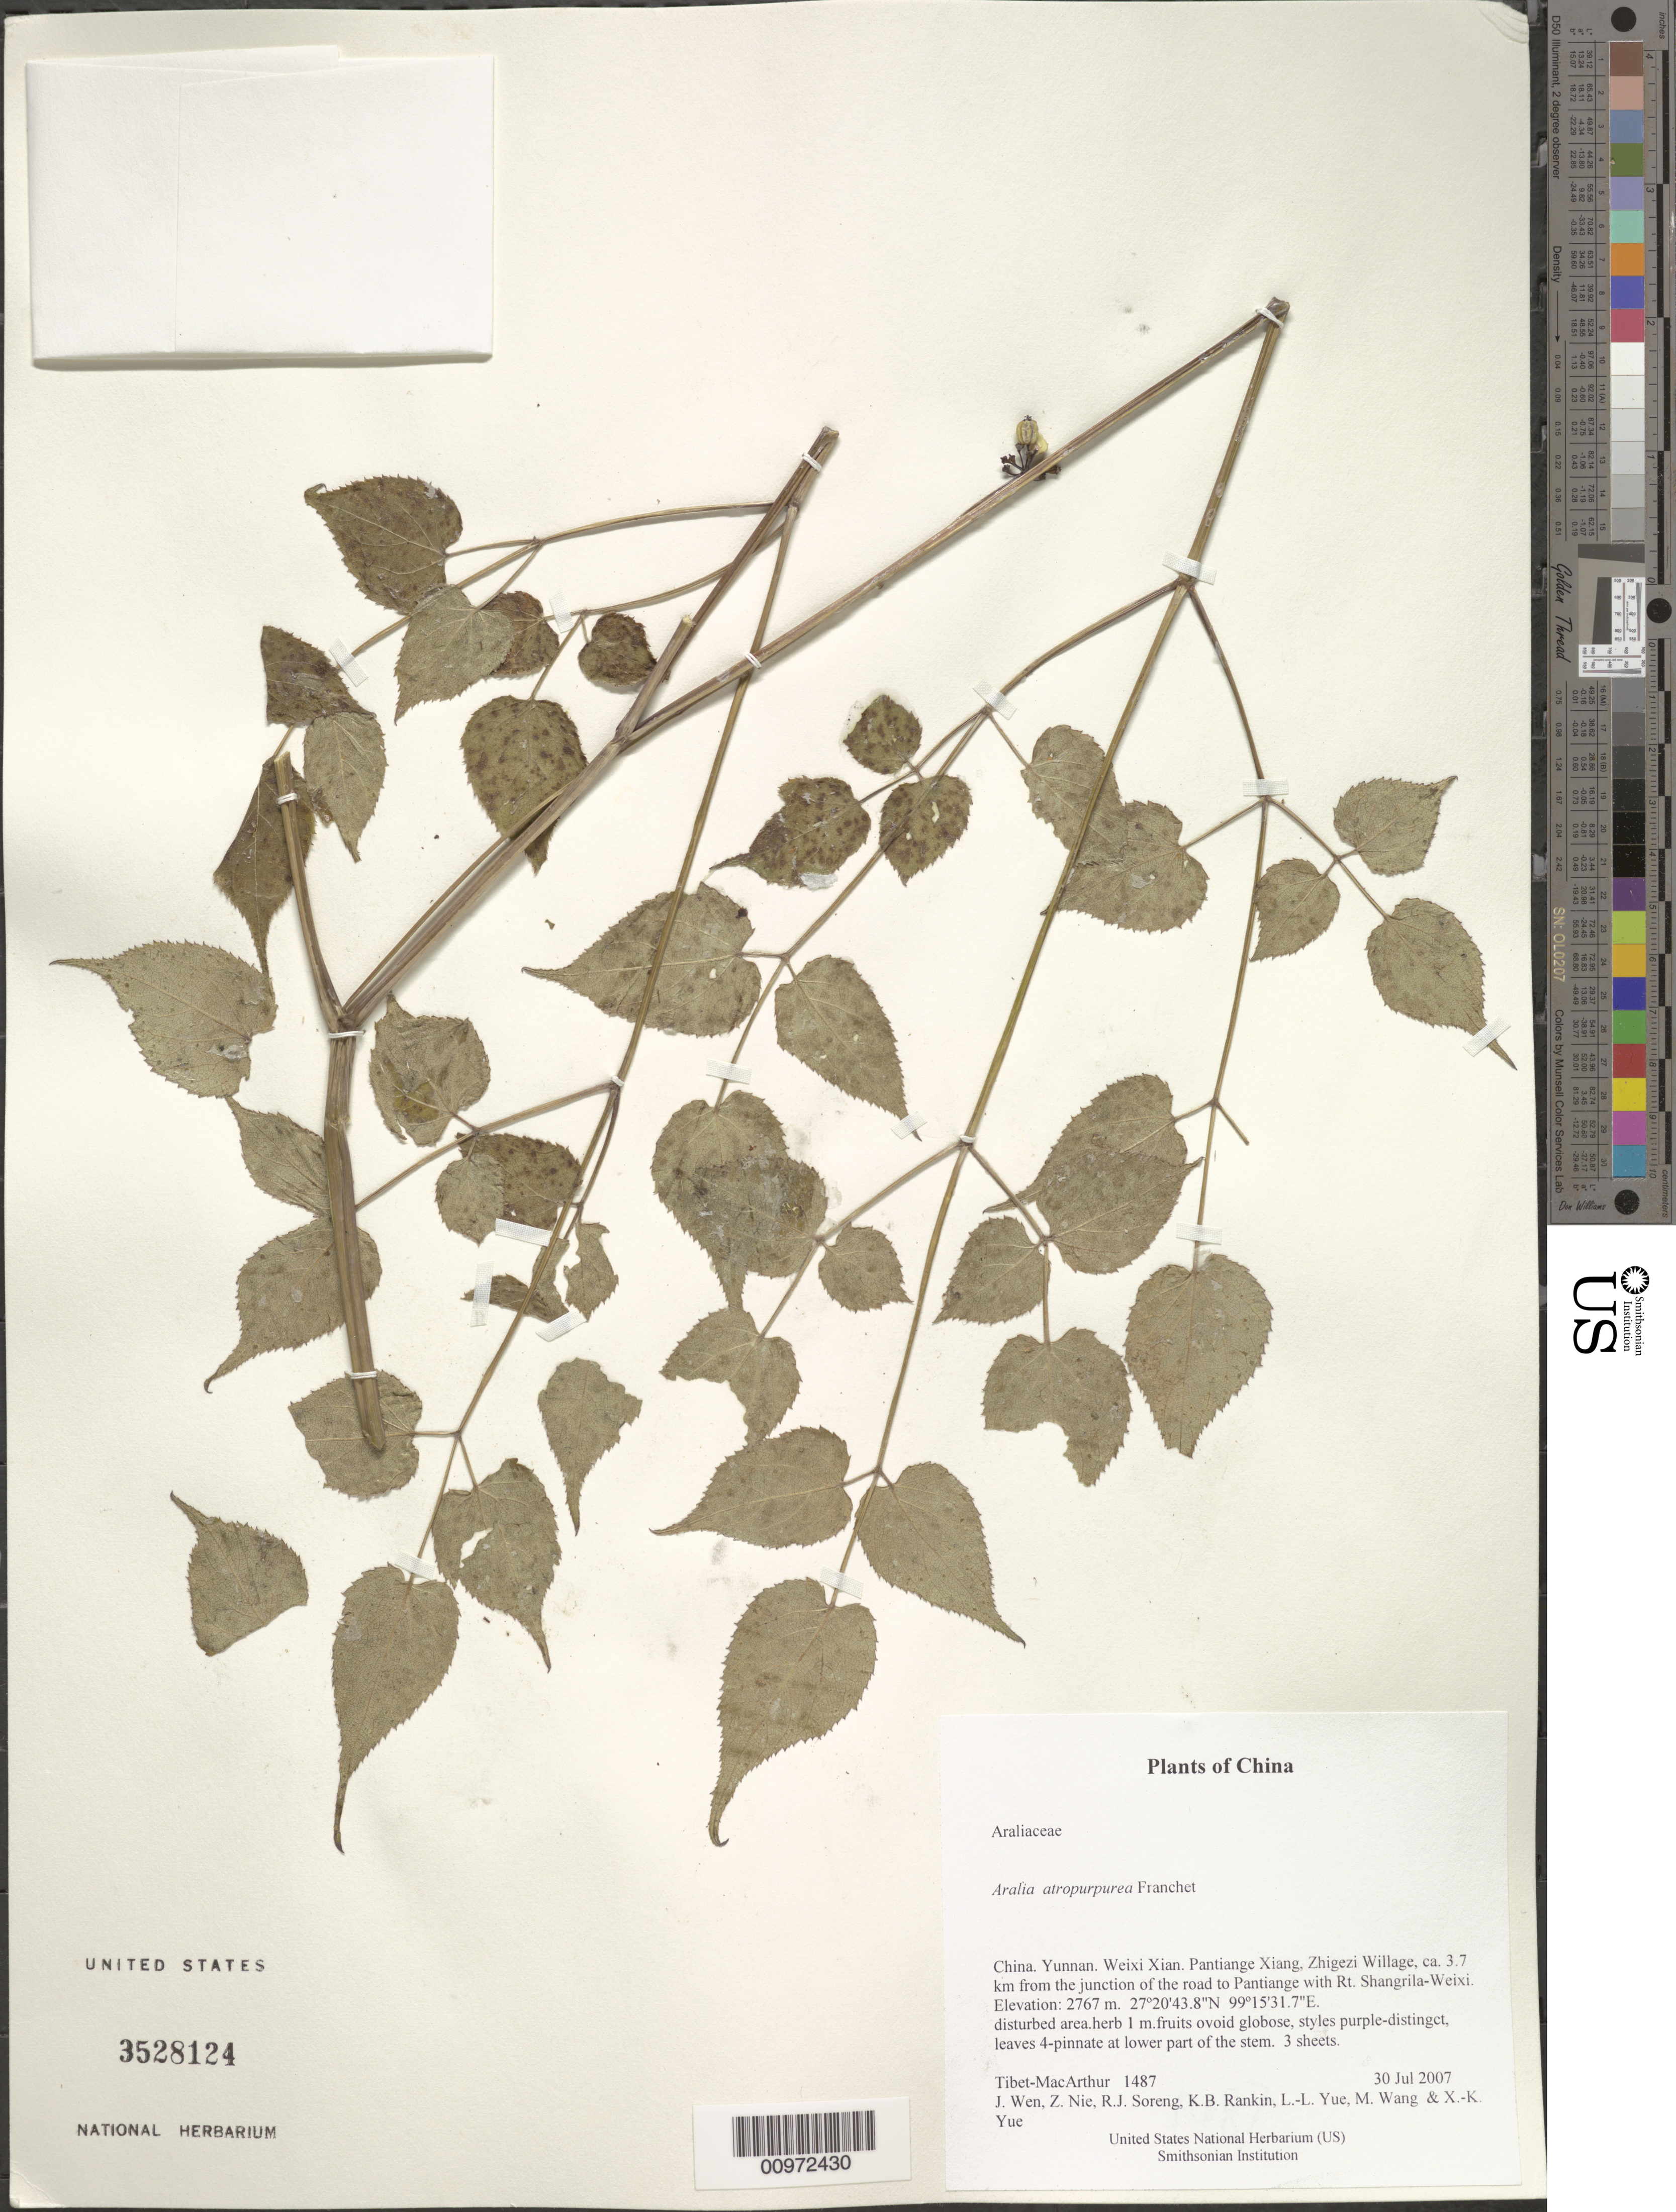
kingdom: Plantae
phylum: Tracheophyta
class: Magnoliopsida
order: Apiales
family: Araliaceae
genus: Aralia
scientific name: Aralia atropurpurea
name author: Franch.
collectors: Tibet-MacArthur, J. Wen, Z. Nie, R. J. Soreng, K. Rankin, L. Yue, M. Wang & X. Yue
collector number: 1487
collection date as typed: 30 Jul 2007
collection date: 2007-07-30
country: China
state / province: Yunnan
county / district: Weixi Xian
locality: Pantiange Xiang, Zhigezi Willage, ca. 3.7 km from the junction of the road to Pantiange with Rt. Shangrila-Weixi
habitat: disturbed area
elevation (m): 2767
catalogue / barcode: US 3528124